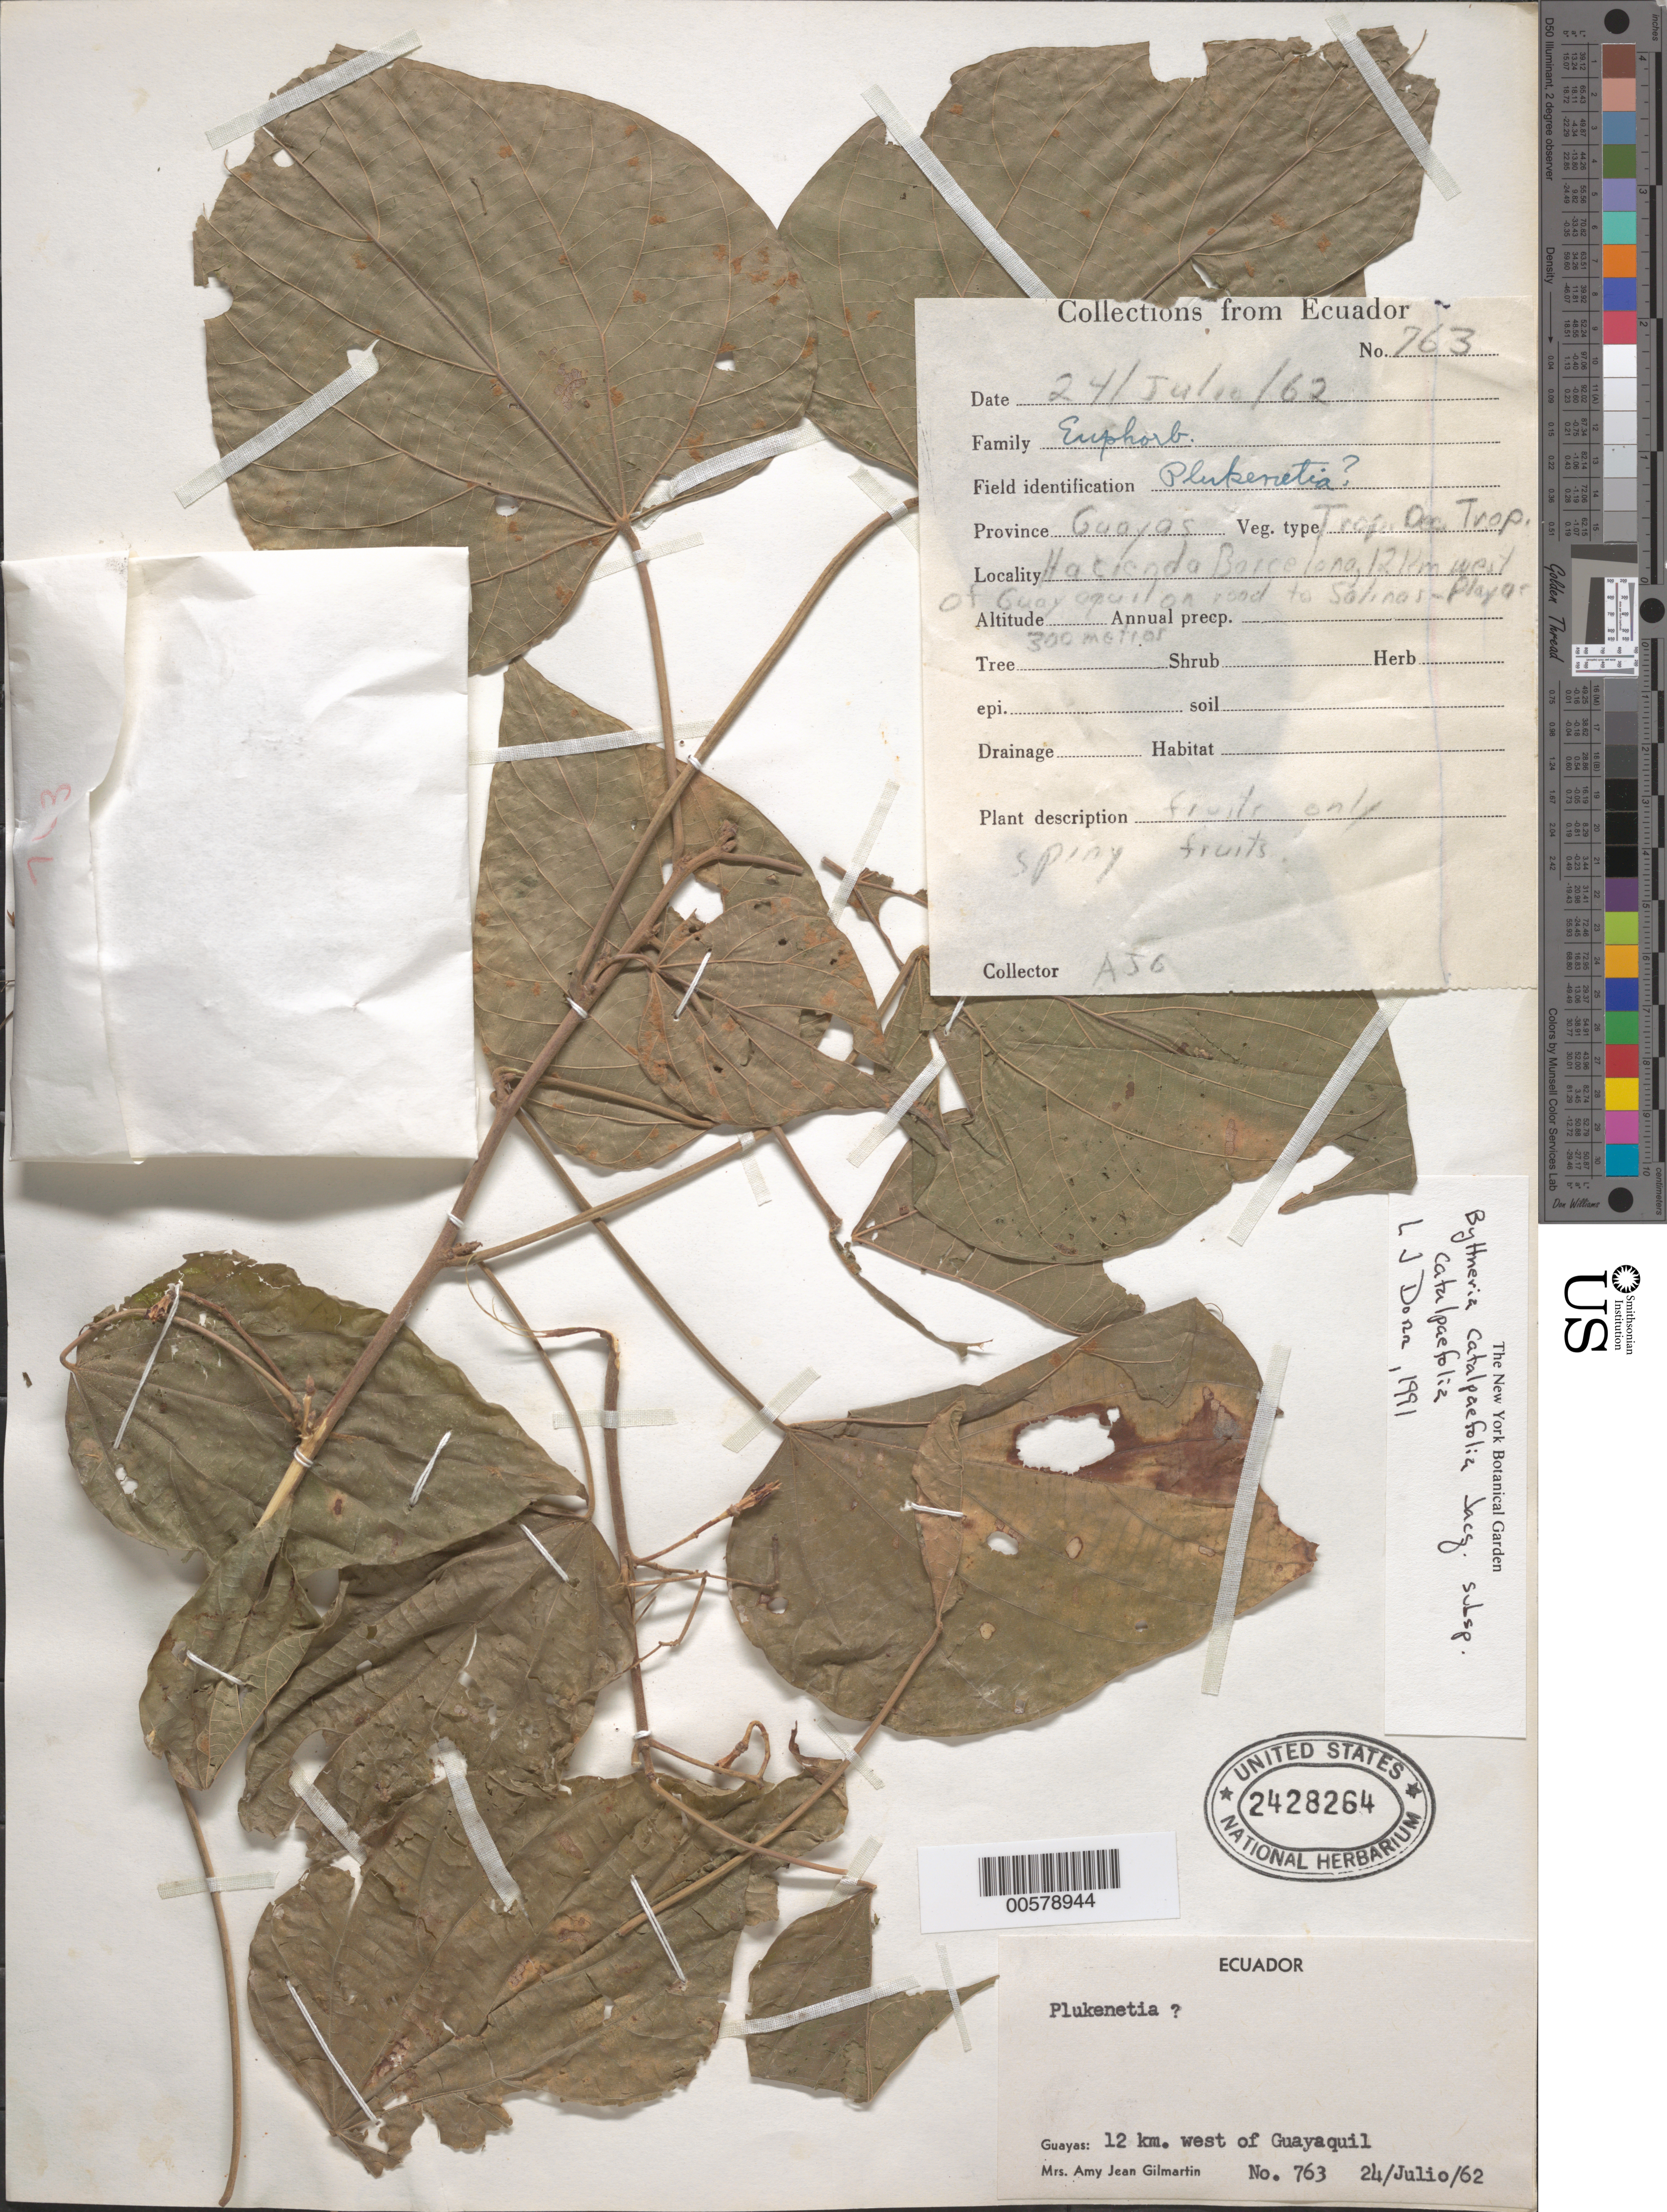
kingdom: Plantae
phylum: Tracheophyta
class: Magnoliopsida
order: Malvales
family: Malvaceae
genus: Byttneria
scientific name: Byttneria catalpifolia subsp. catalpifolia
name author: Jacq.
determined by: Dorr, L. J., (BOT), Smithsonian Institution - National Museum of Natural History (UNITED STATES)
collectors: A. J. Gilmartin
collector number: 763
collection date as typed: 24 Jul 1962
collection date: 1962-07-24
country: Ecuador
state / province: Guayas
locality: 12 km W of Guayaquil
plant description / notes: NY, US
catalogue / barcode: US 2428264